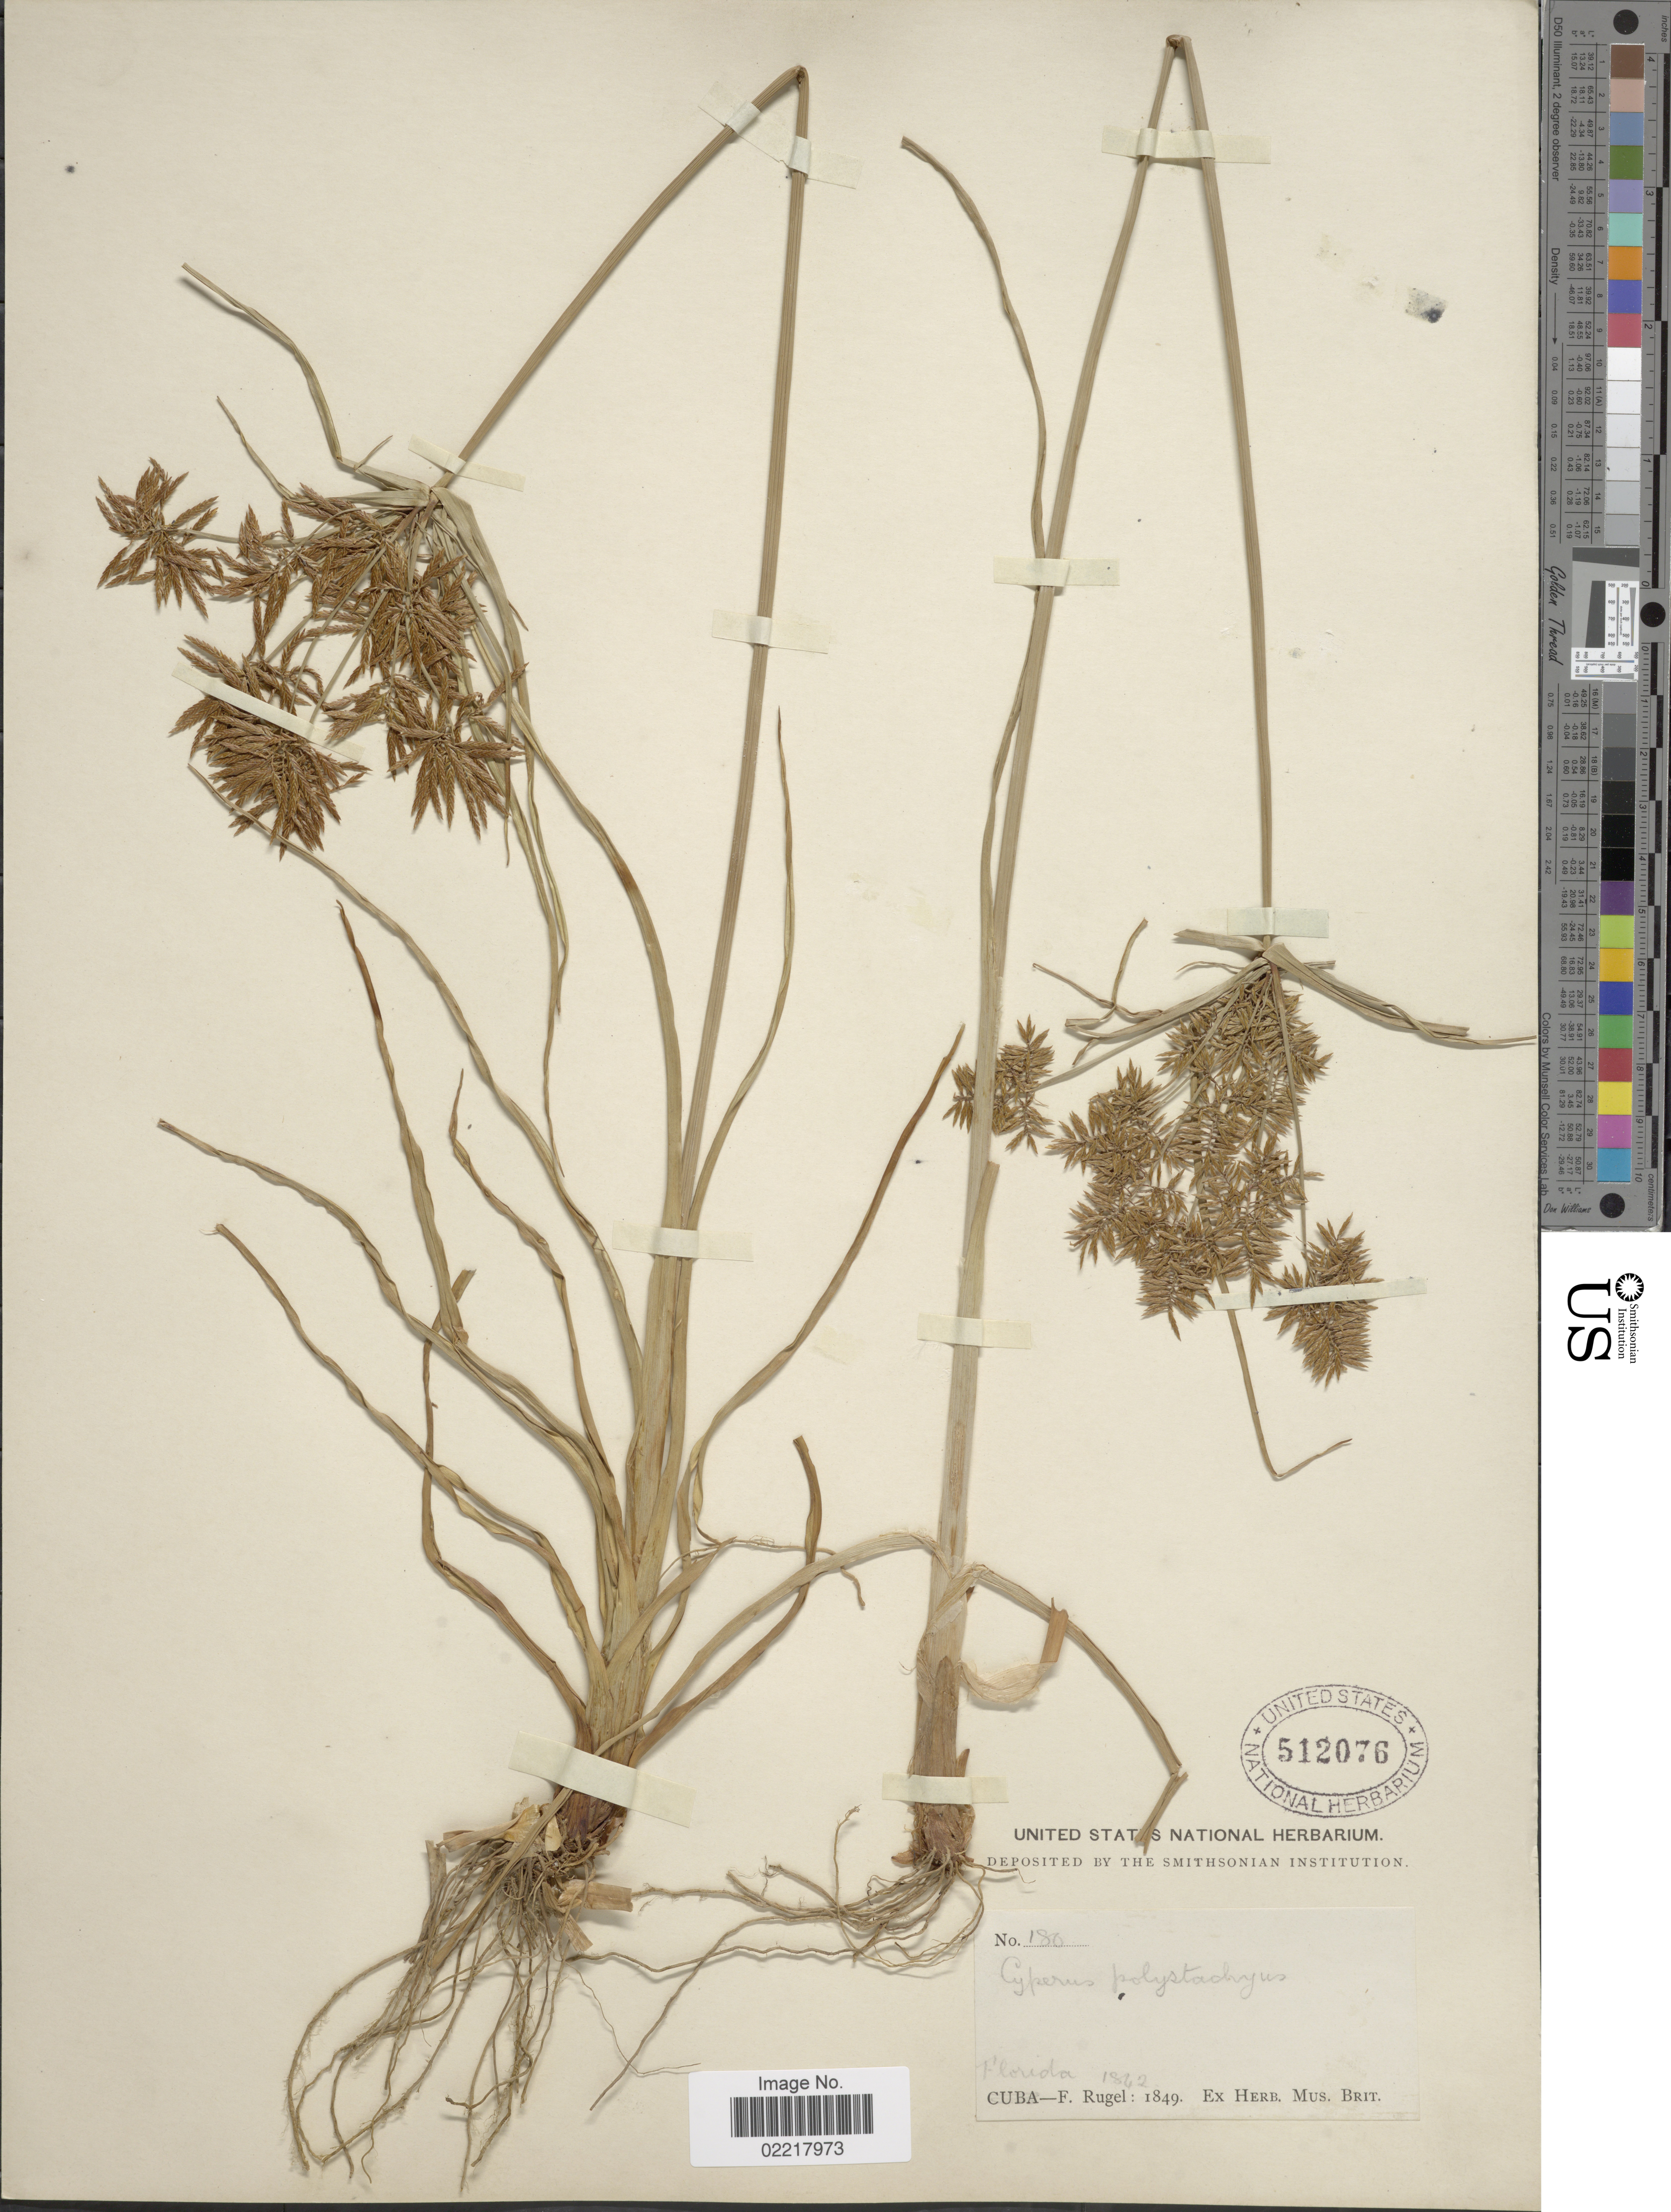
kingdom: Plantae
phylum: Tracheophyta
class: Liliopsida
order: Poales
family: Cyperaceae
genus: Cyperus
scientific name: Cyperus polystachyos var. texensis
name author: (Torr.) Fernald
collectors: F. Rugel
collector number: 180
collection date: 1842/1849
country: United States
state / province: Florida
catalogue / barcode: US 512076